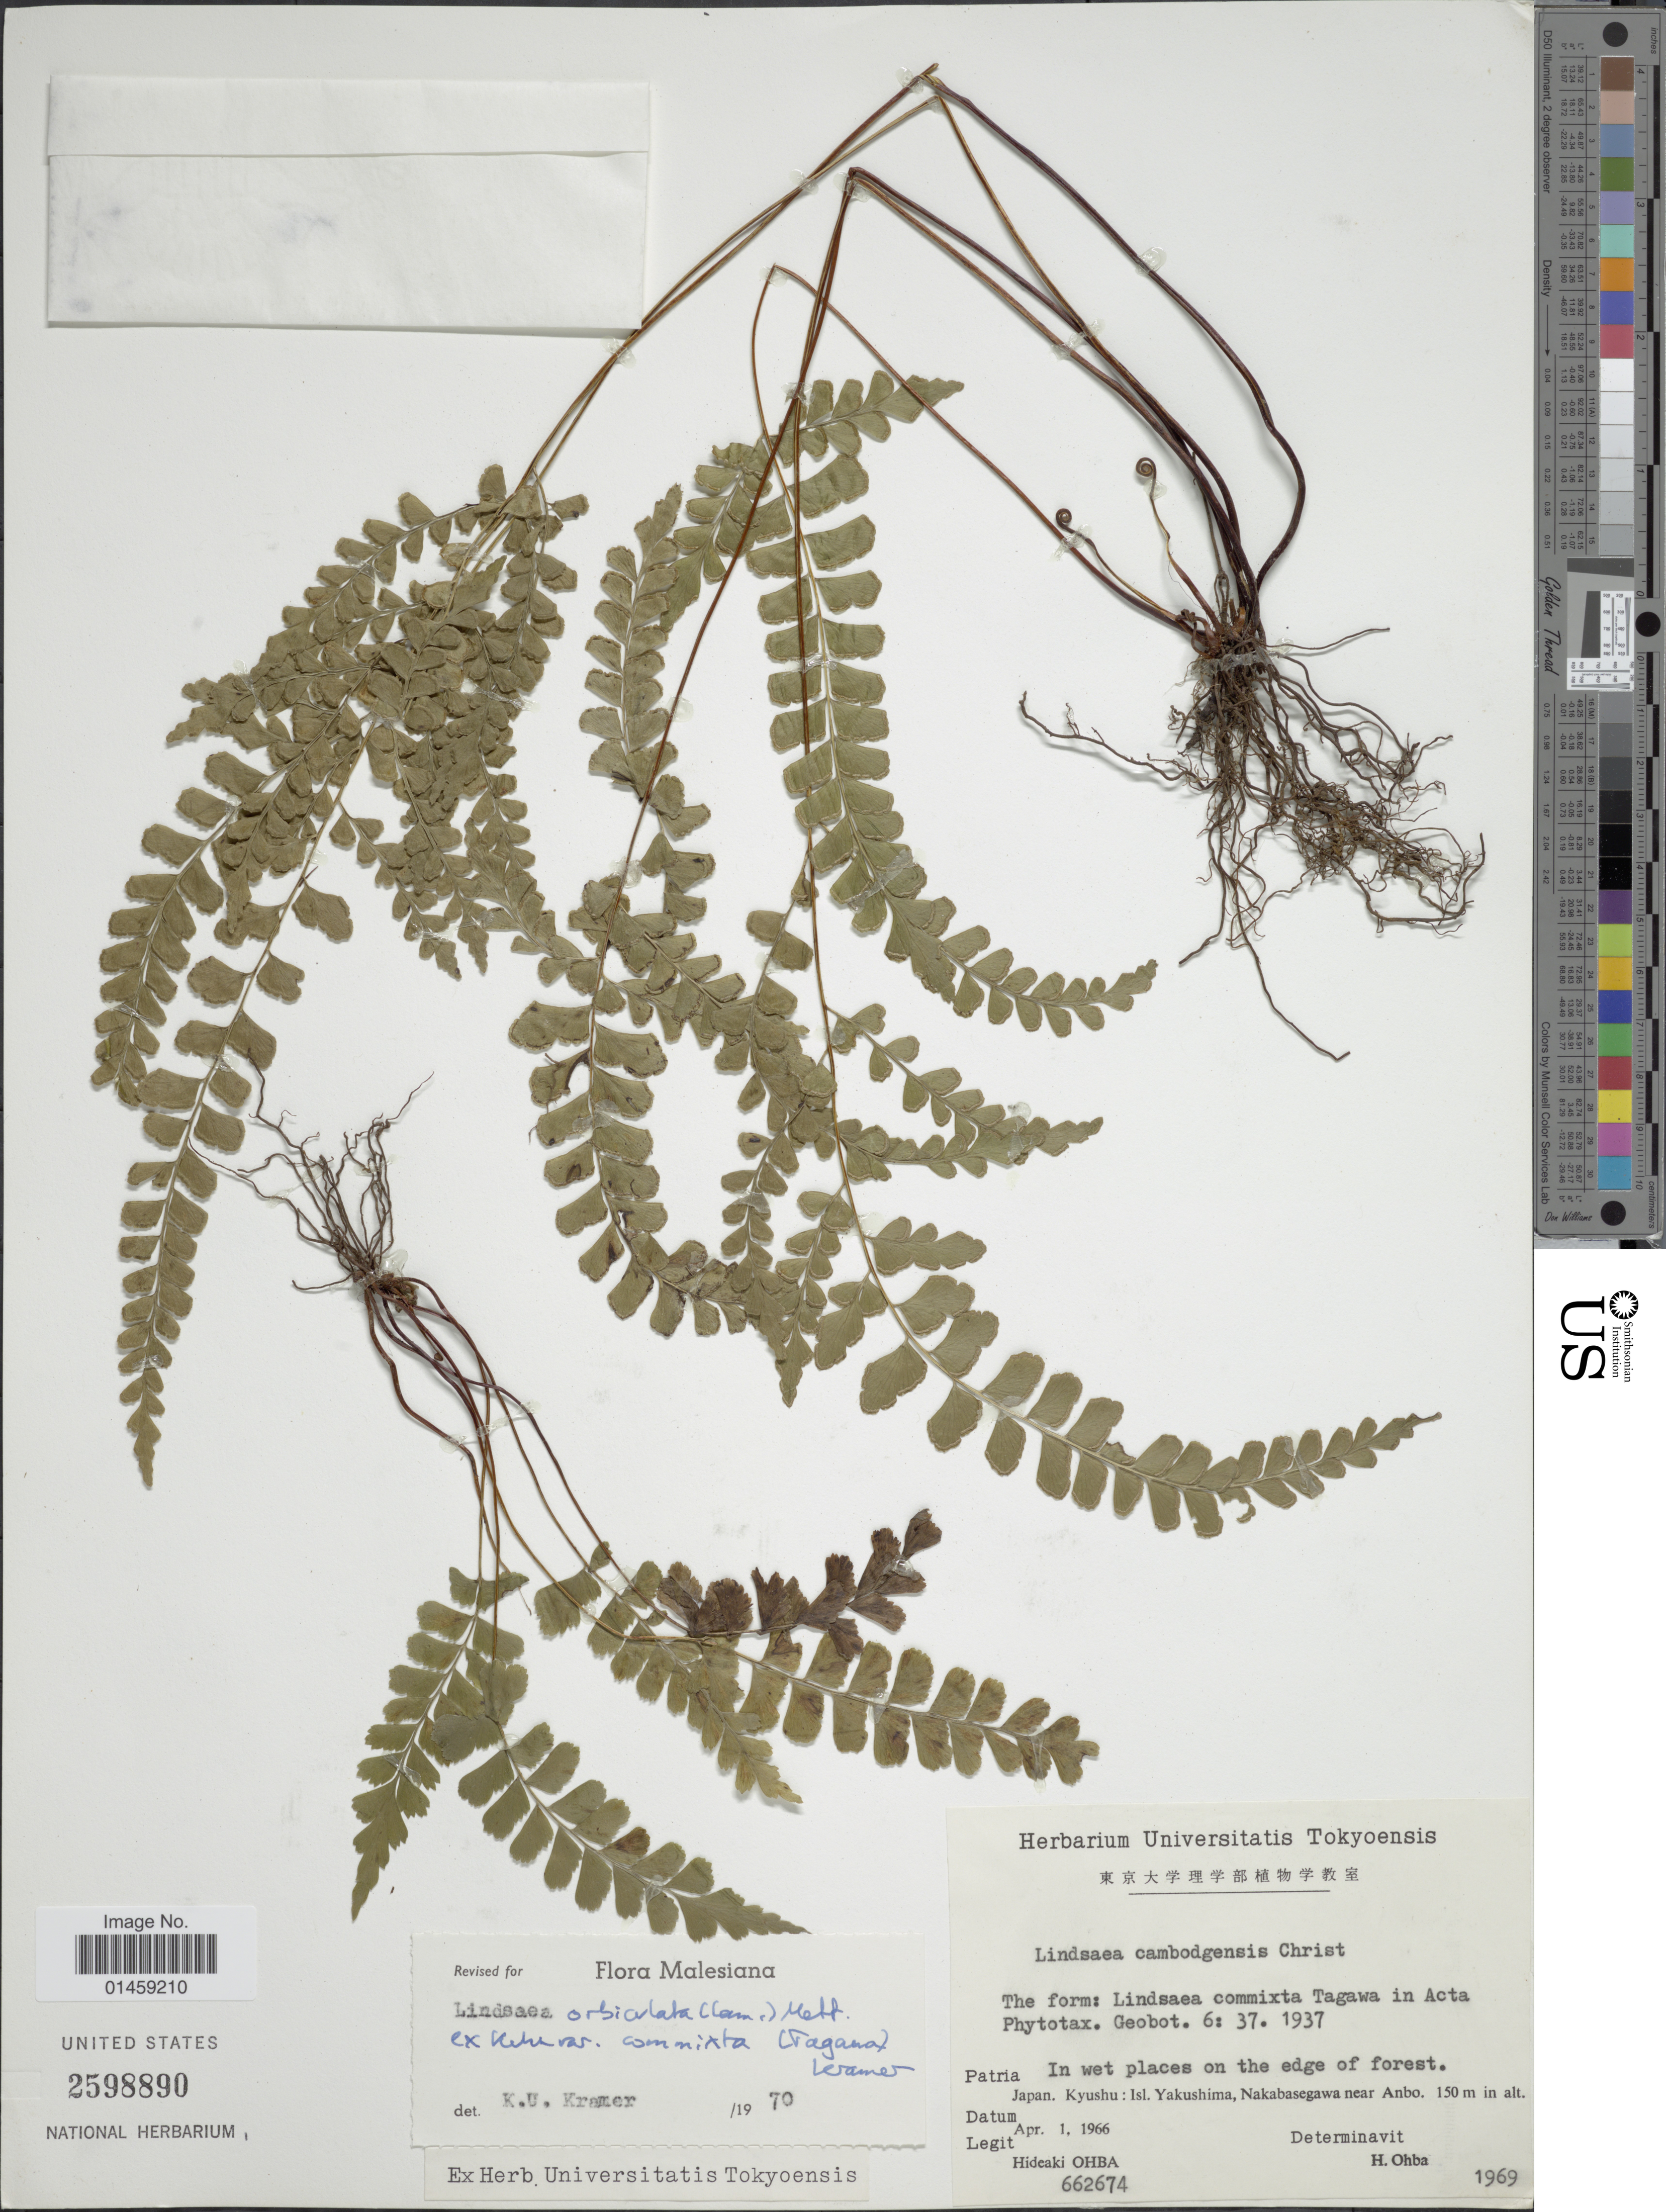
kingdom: Plantae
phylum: Tracheophyta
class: Polypodiopsida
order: Polypodiales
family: Lindsaeaceae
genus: Lindsaea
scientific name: Lindsaea orbiculata var. commixta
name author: (Tagawa) K.U. Kramer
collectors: H. Ohba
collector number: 662674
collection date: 1966-04-01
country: Japan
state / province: Kagosima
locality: Kyushu: Isl. Yakushima, Nakabasegawa near Anbo.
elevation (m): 150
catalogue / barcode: US 2598890